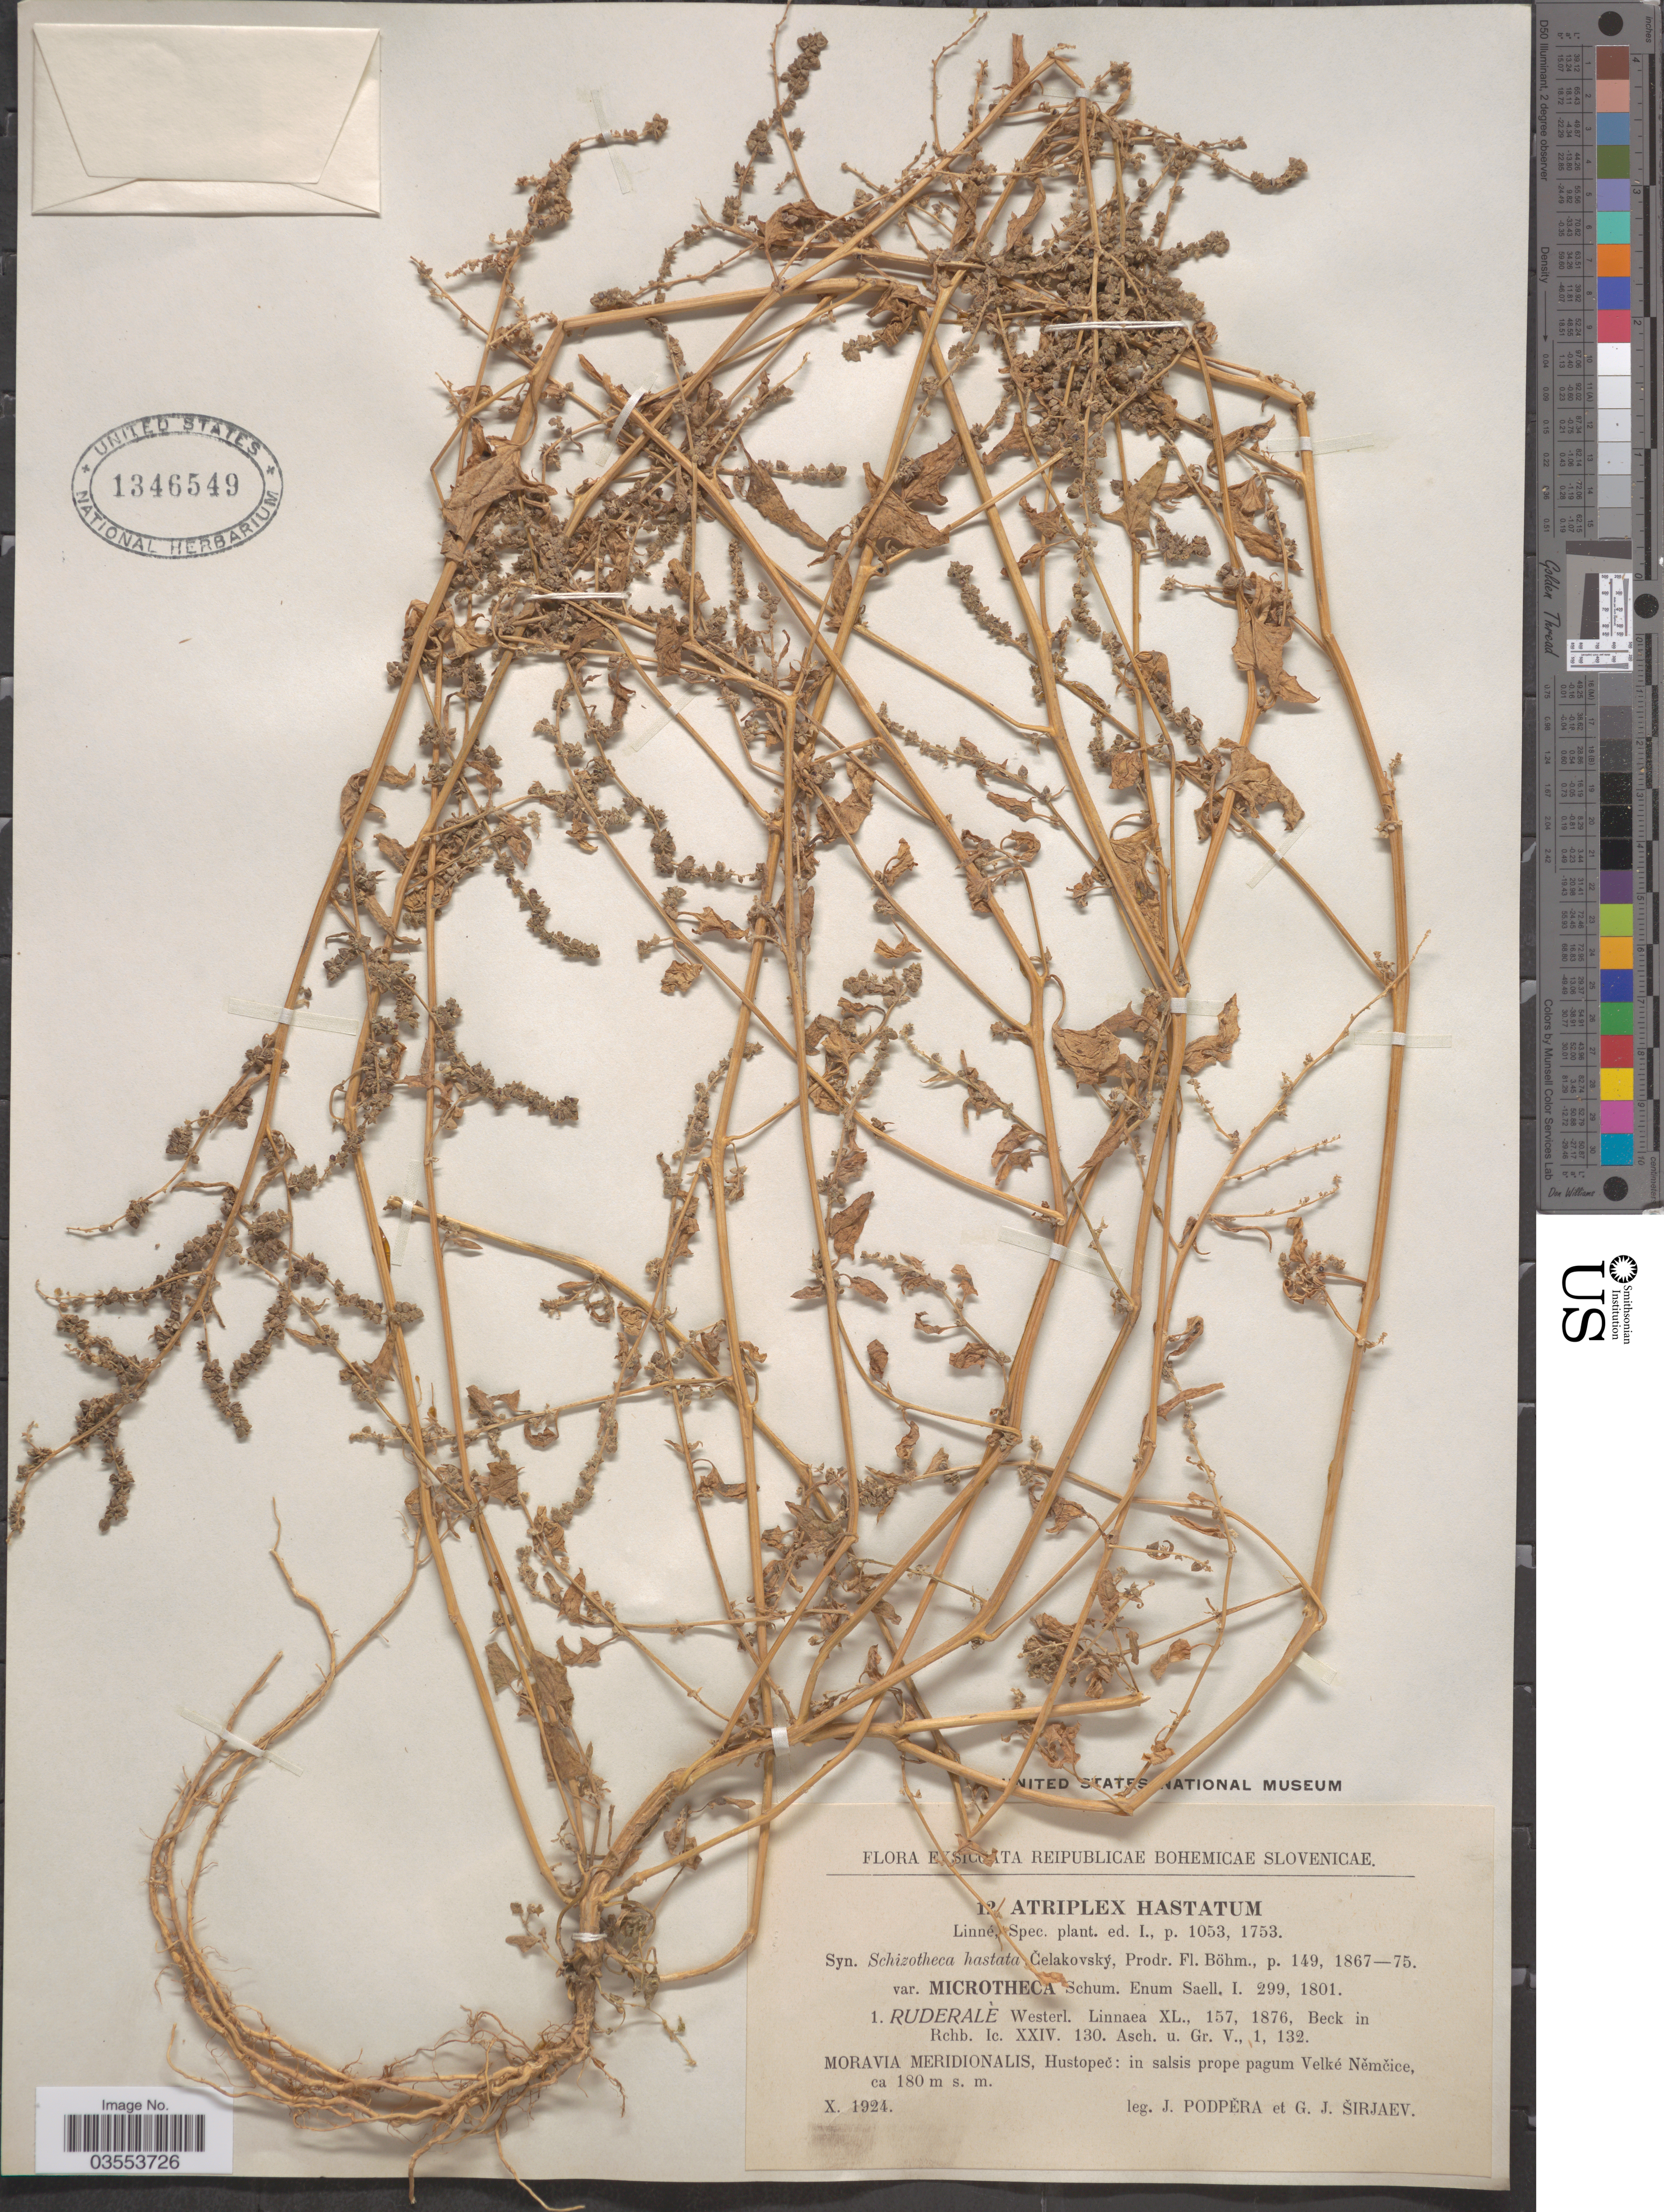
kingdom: Plantae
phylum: Tracheophyta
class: Magnoliopsida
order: Caryophyllales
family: Amaranthaceae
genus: Atriplex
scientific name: Atriplex hastata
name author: L.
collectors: J. Podpera & G. Sirjaev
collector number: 12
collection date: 1924-10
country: Czechia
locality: Reipublicae Bohemicae Slovenicae. Moravia Meridionalis, Hustopeč: in salsis prope pagum Velké Němčice.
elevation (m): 180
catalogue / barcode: US 1346549